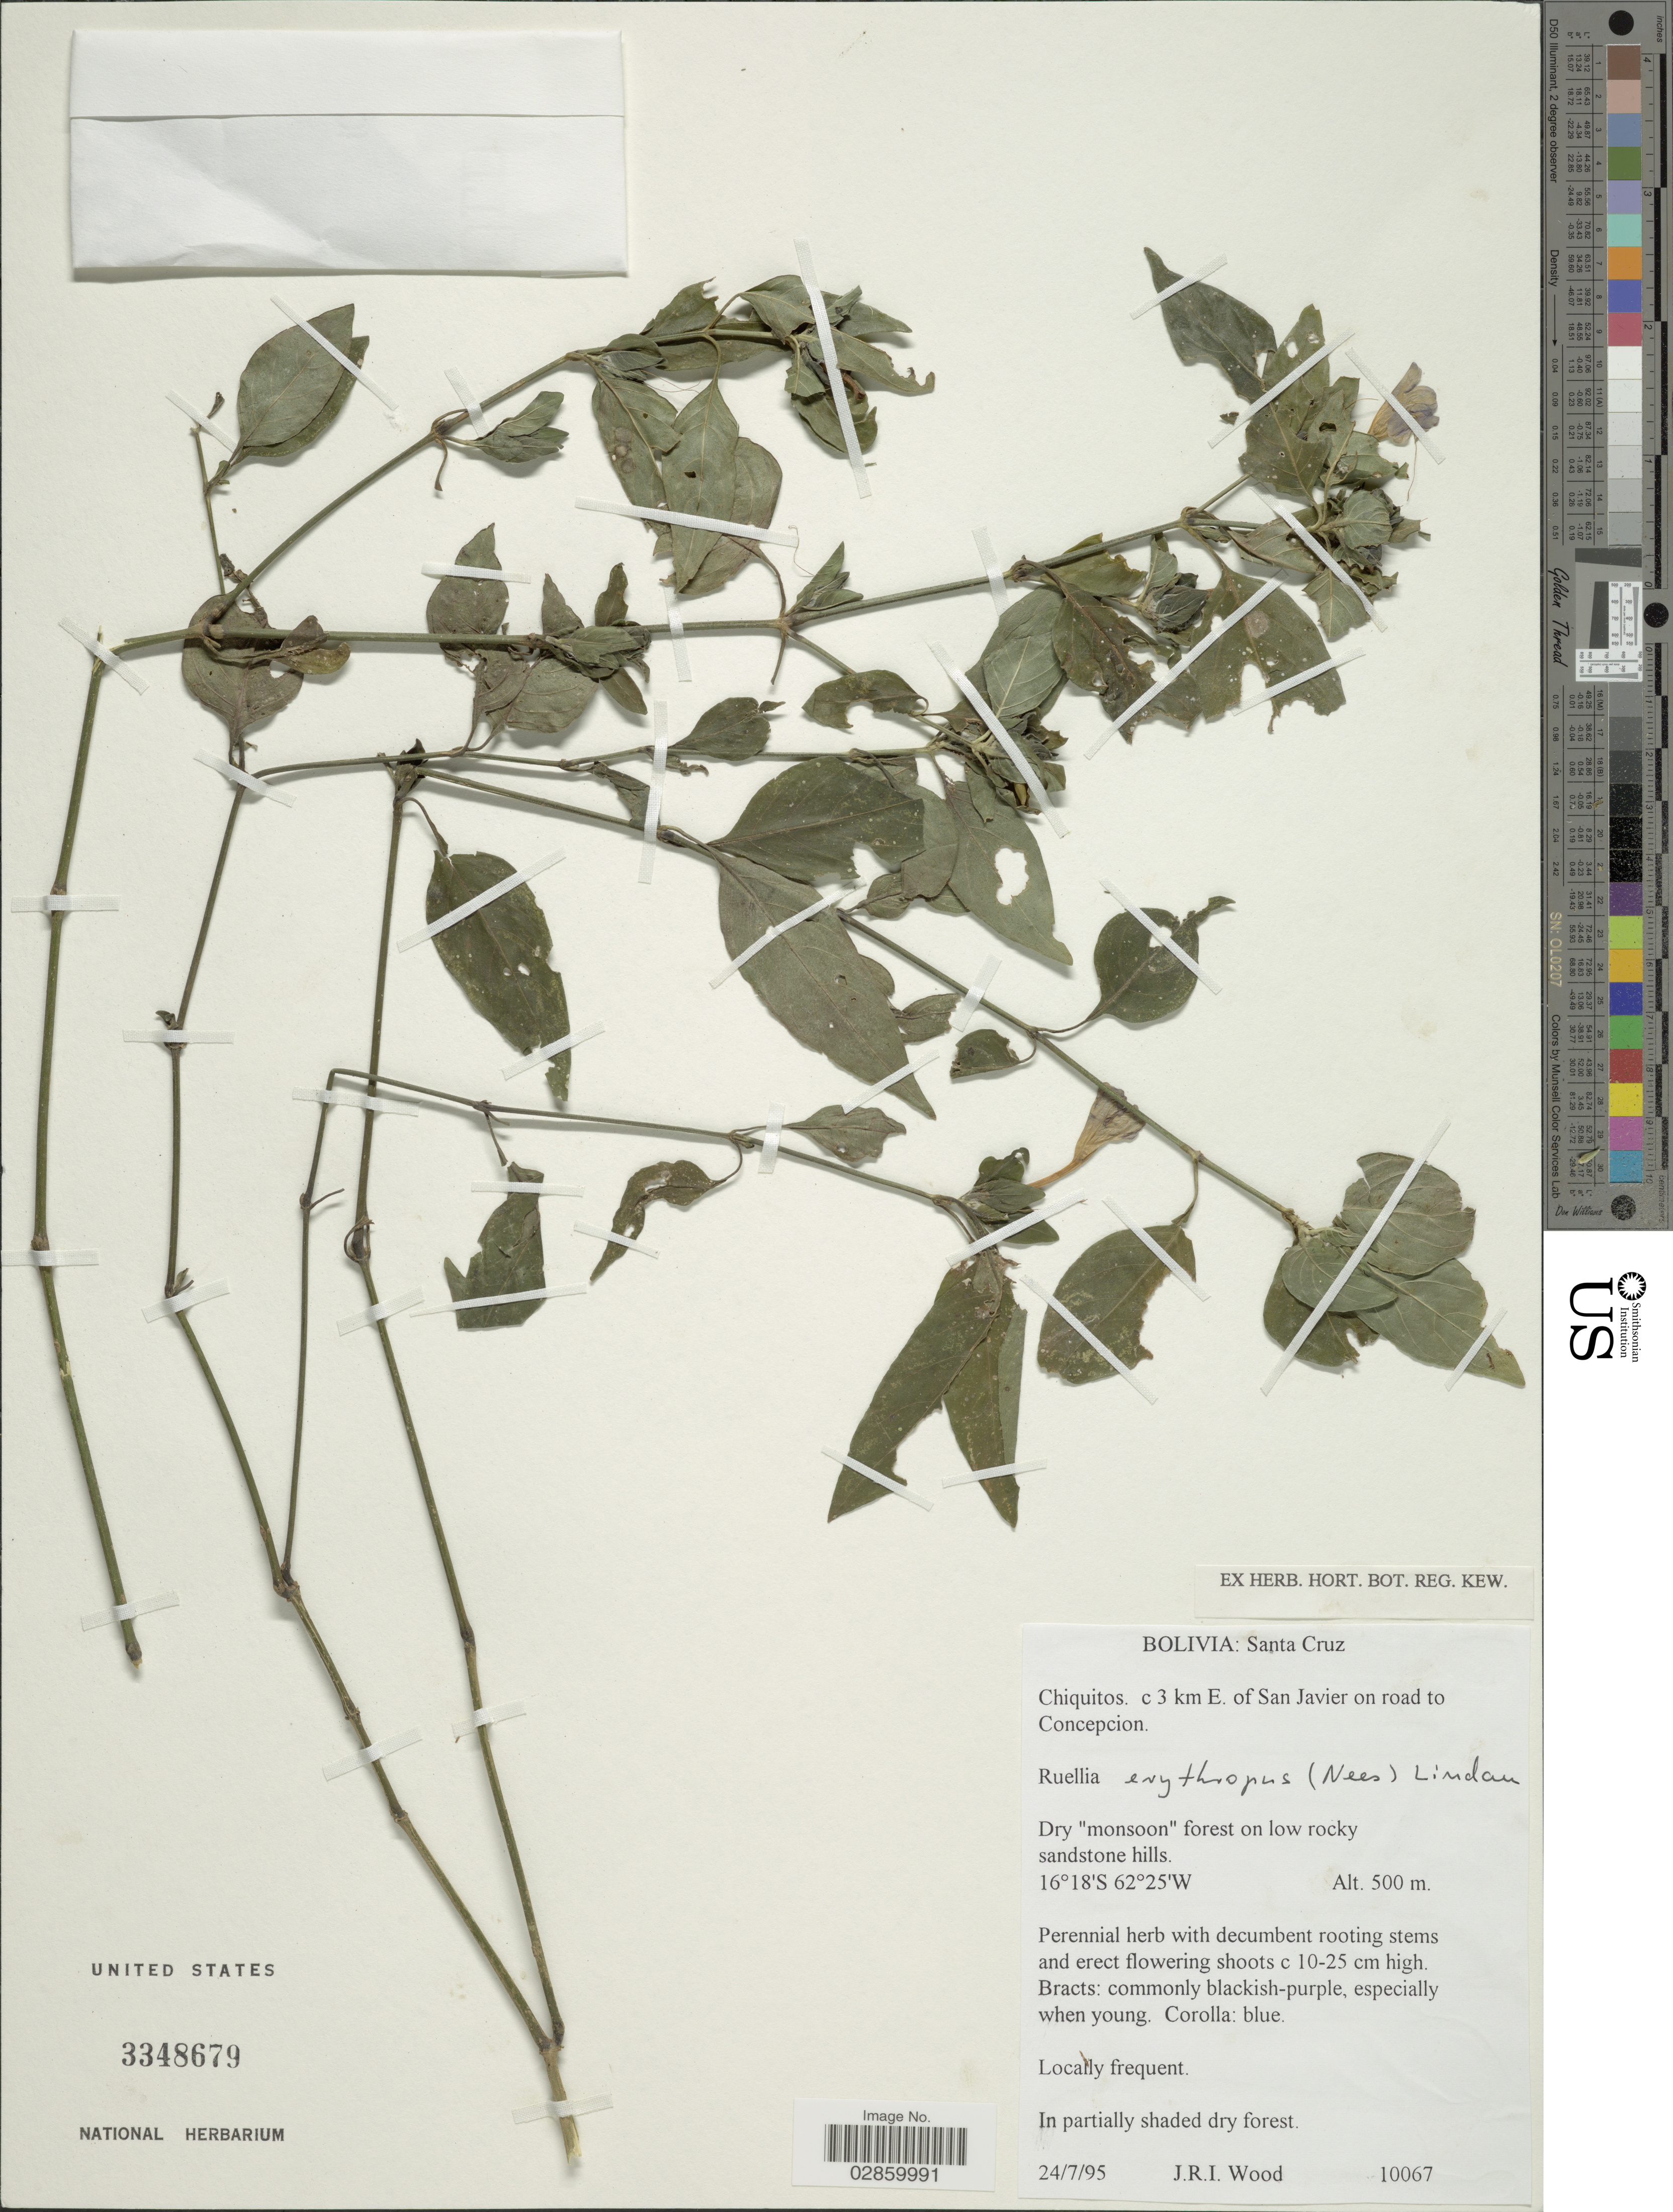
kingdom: Plantae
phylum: Tracheophyta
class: Magnoliopsida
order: Lamiales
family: Acanthaceae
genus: Ruellia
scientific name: Ruellia erythropus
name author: (Nees) Lindau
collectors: J. R. I. Wood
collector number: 10067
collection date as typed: Transcribed d/m/y: 24/7/95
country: Bolivia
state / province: Santa Cruz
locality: Chiquitos, c. 3 km E. of San Javier on road to Concepcion.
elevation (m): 500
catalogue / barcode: US 3348679